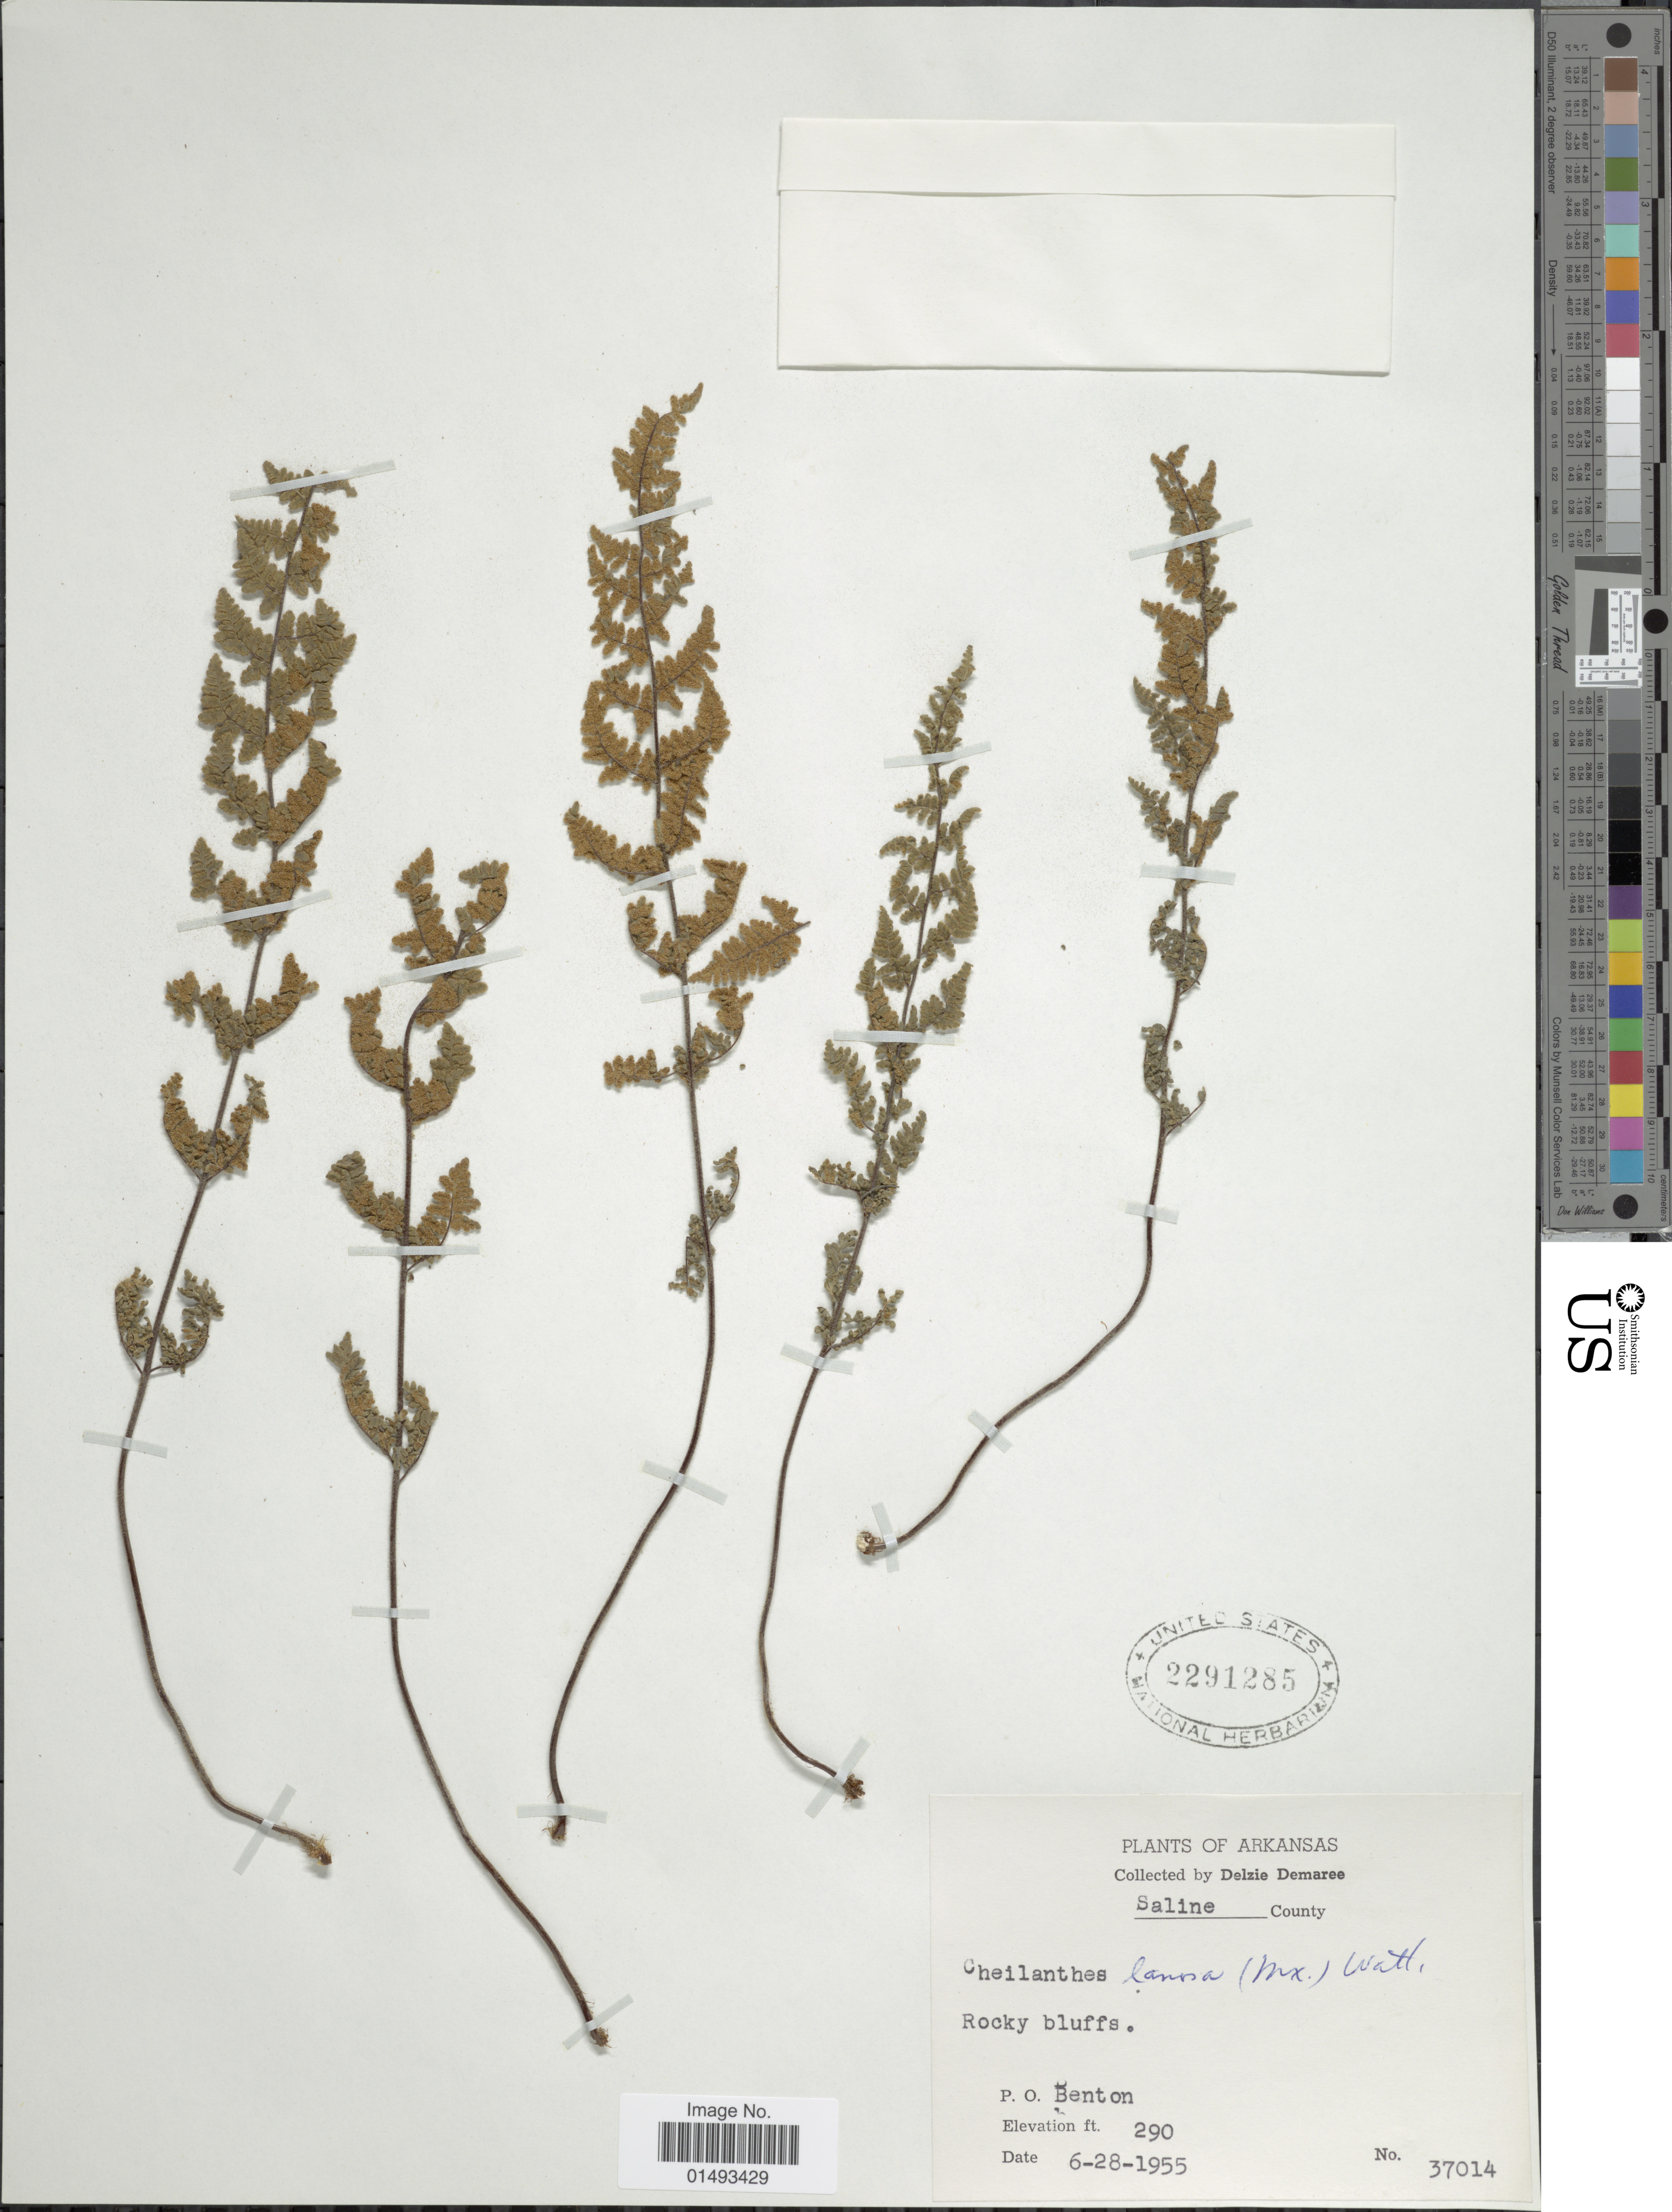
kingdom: Plantae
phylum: Tracheophyta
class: Polypodiopsida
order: Polypodiales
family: Pteridaceae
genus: Myriopteris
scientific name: Myriopteris lanosa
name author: (Michx.) Grusz & Windham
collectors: D. Demaree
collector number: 37014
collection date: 1955-06-28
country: United States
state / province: Arkansas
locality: Plants of Arkansas, Saline County, Rocky bluffs, P.O. Benton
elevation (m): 88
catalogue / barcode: US 2291285